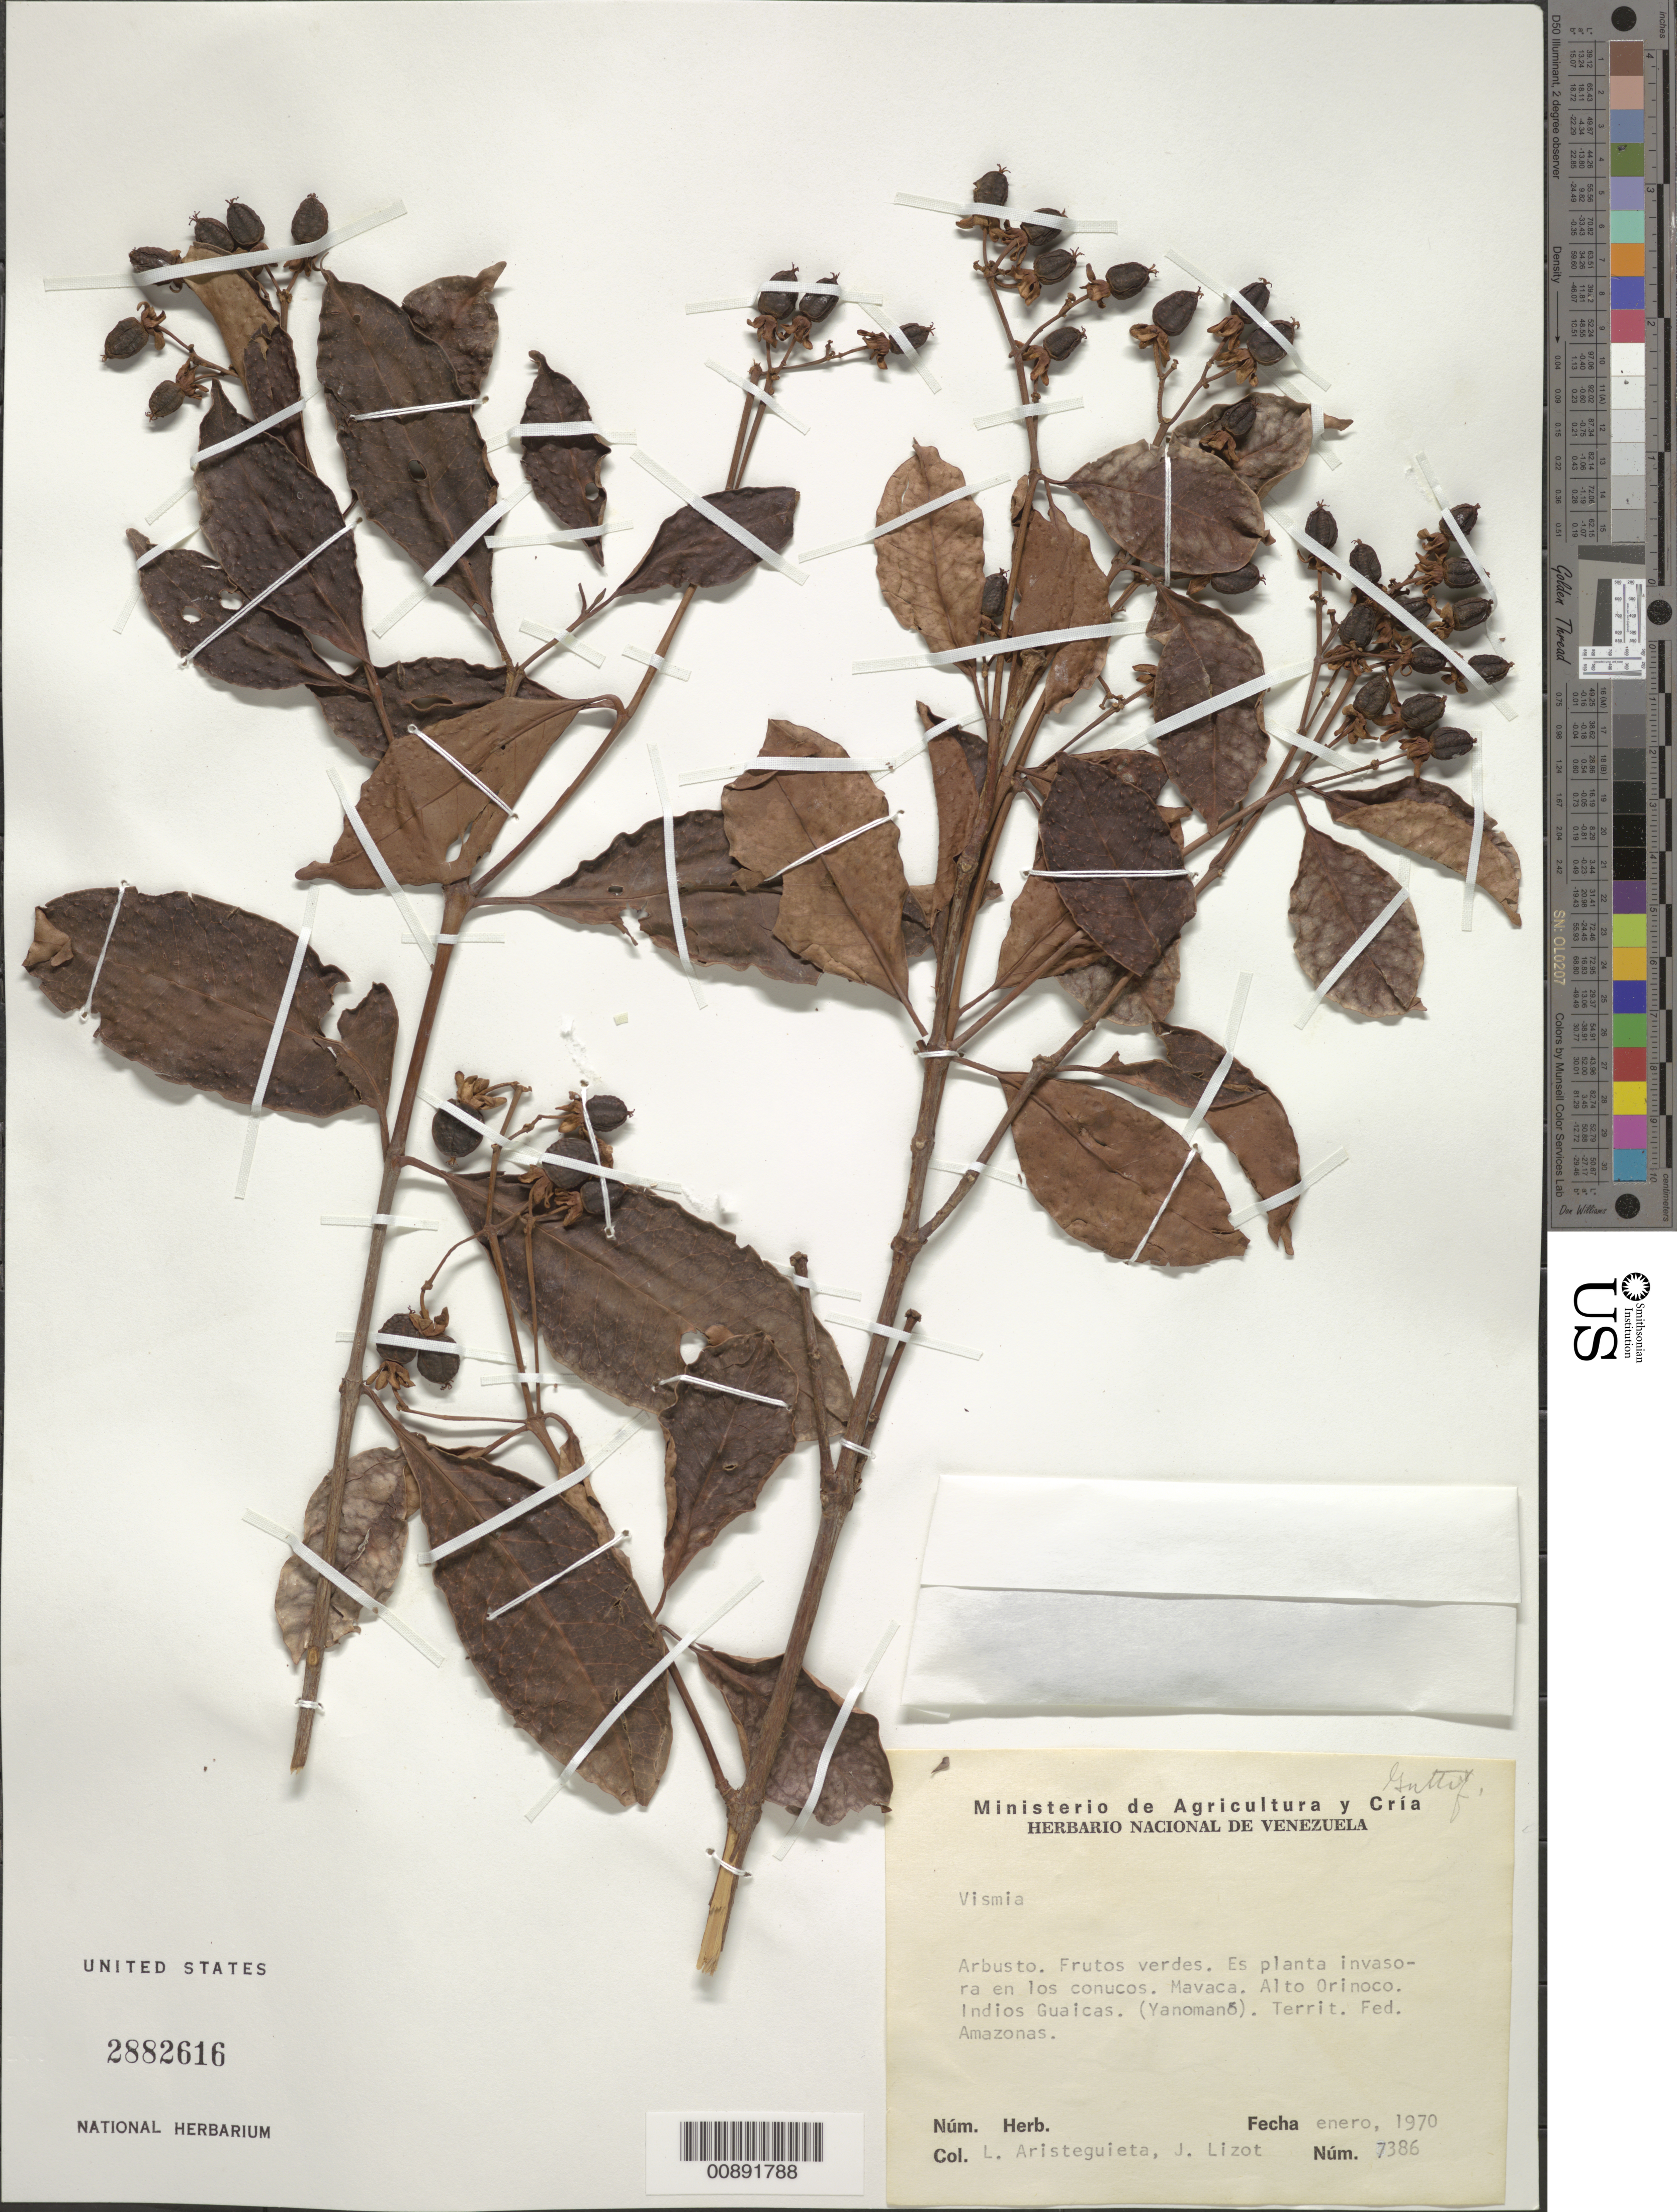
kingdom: Plantae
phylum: Tracheophyta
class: Magnoliopsida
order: Malpighiales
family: Hypericaceae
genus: Vismia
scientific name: Vismia sp.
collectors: L. Aristeguieta & J. Lizot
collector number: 7386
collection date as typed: Jan-70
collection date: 1970-01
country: Venezuela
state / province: Amazonas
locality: Mavaca, Alto Orinoco, Indios Guaicas (Yanomanö)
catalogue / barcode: US 2882616